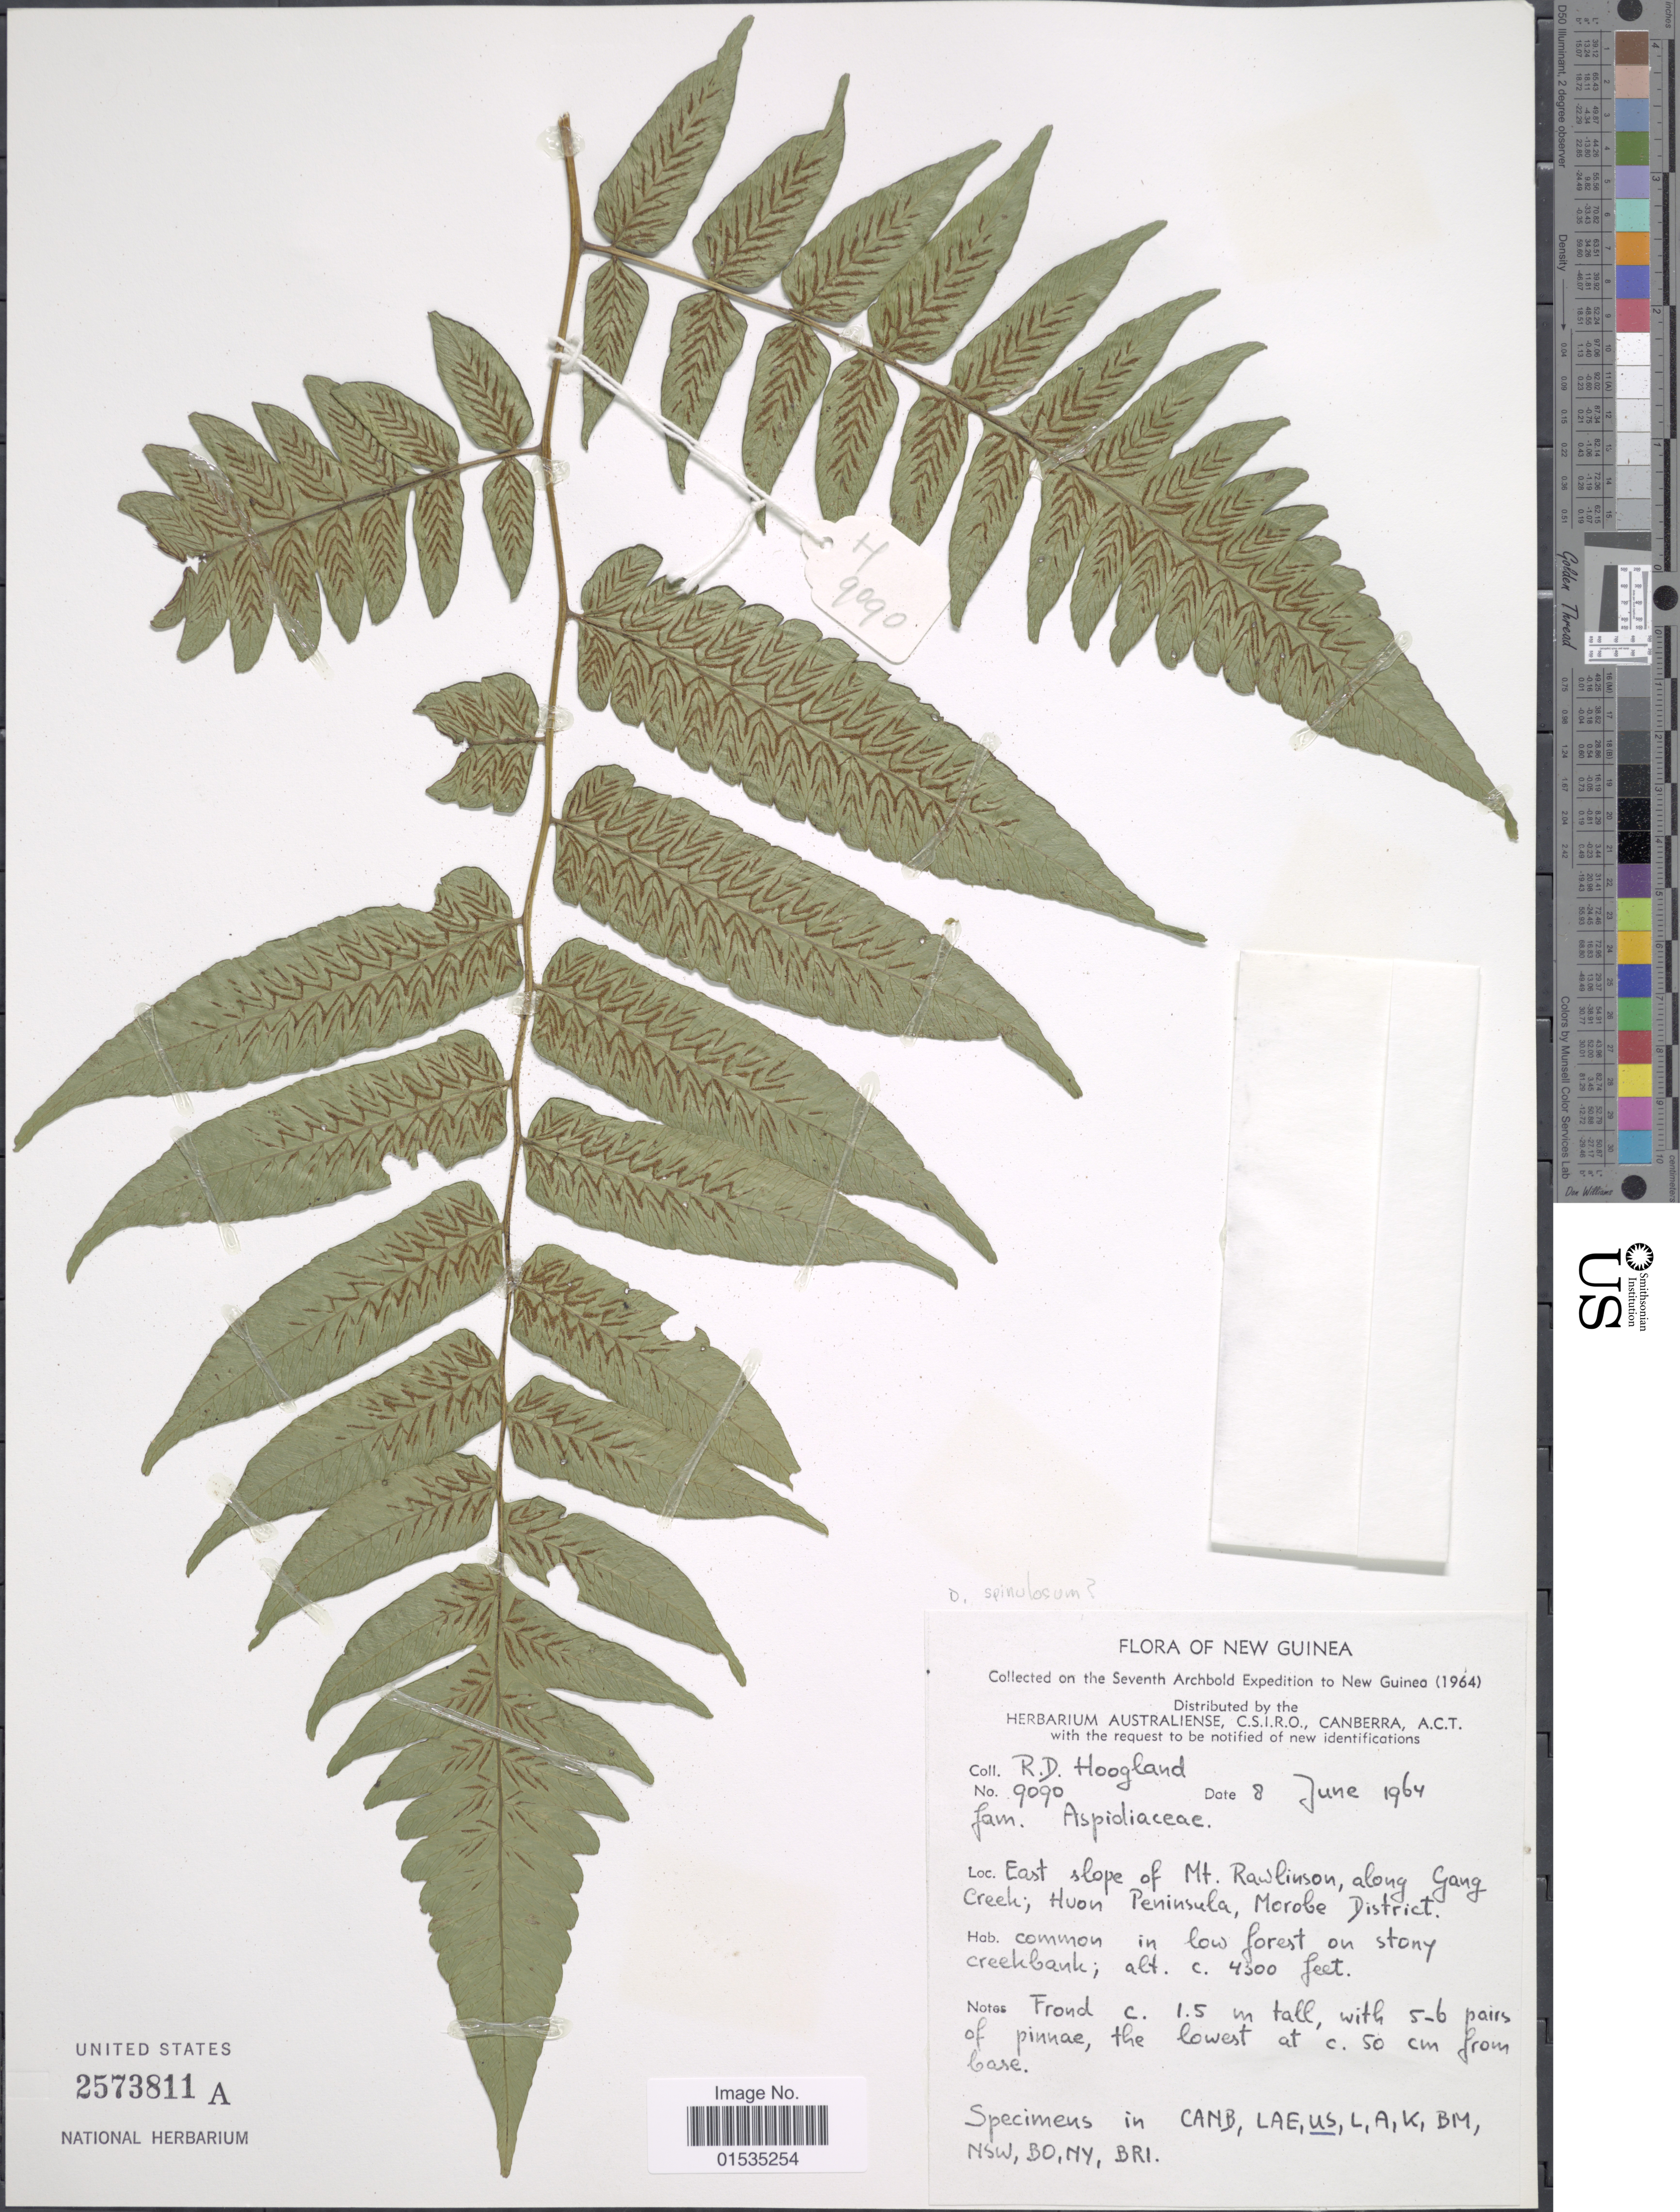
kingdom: Plantae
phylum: Tracheophyta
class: Polypodiopsida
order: Polypodiales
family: Athyriaceae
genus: Diplazium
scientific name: Diplazium spinulosum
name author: Blume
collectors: R. D. Hoogland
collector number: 9090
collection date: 1964-06-08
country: Papua New Guinea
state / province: Morobe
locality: New Guinea, East slope of Mt. Rawlinson, along Gang Creek, Huon Peninsula, Morobe District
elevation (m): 1372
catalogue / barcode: US 2573811A